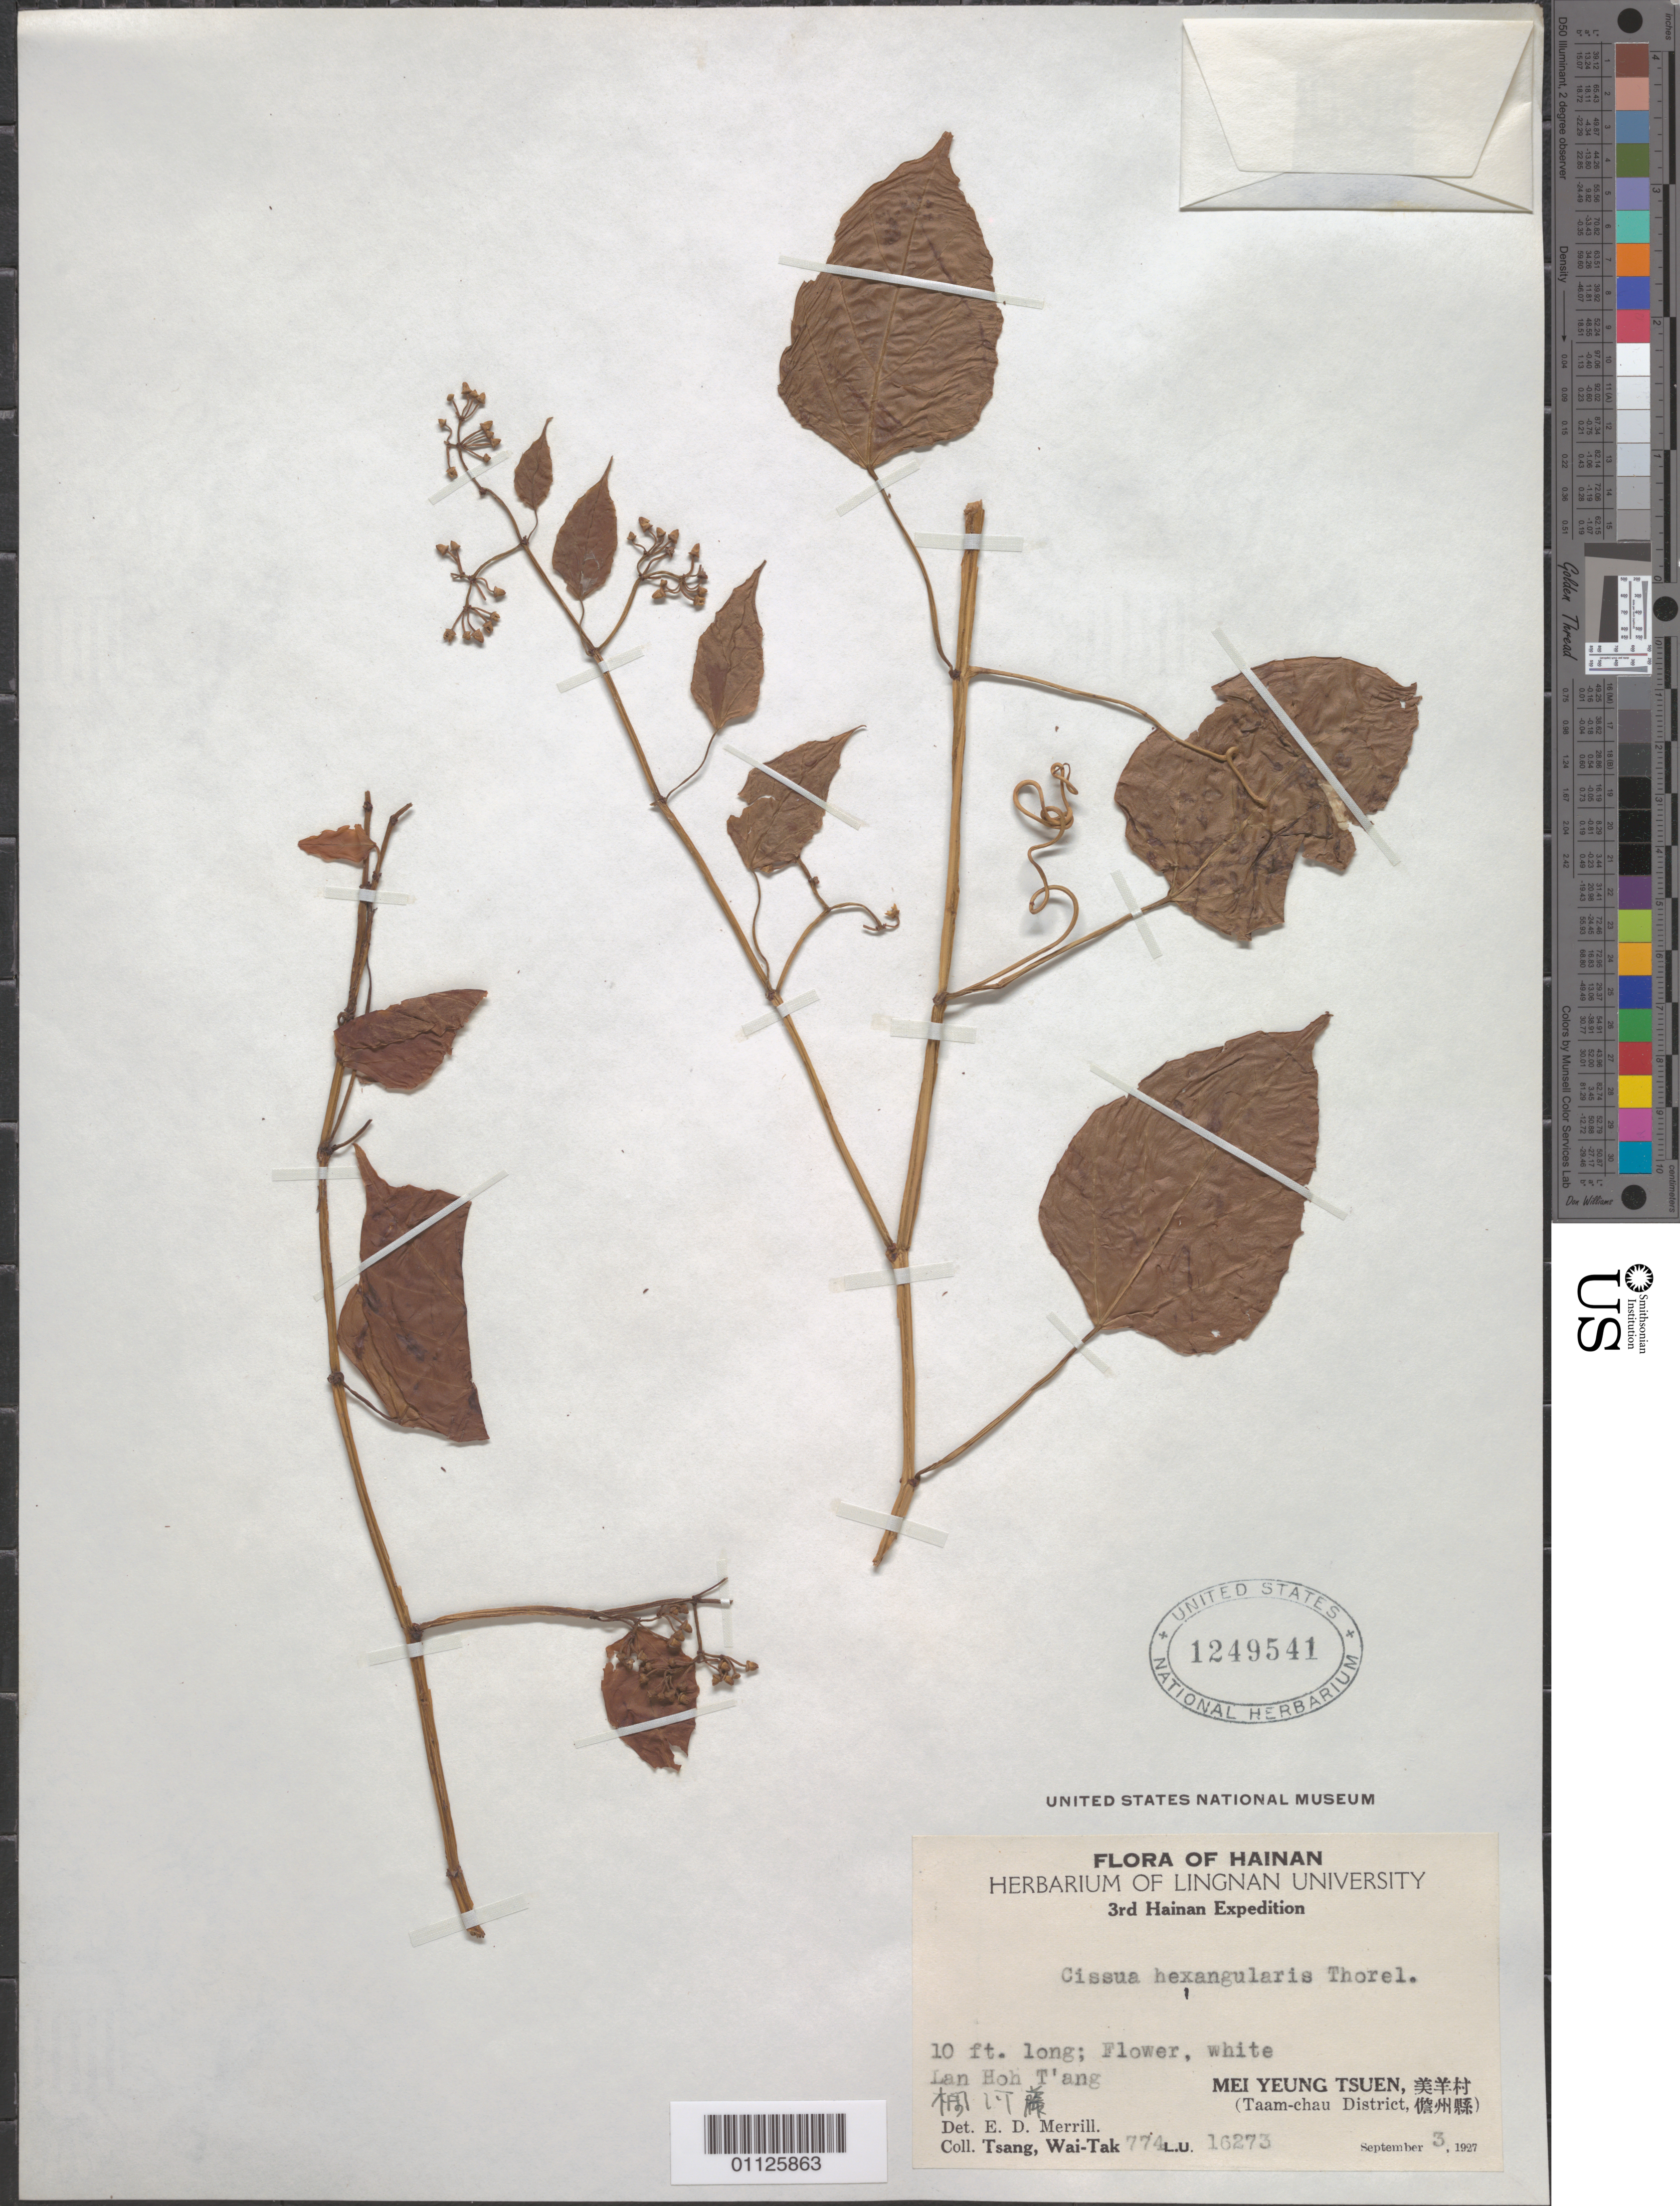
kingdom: Plantae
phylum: Tracheophyta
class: Magnoliopsida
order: Vitales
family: Vitaceae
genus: Cissus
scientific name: Cissus hexangularis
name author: Thorel & Planch.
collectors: W. T. Tsang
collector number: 774 and 16273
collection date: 1927-09-03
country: China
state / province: Hainan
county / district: Taam Chau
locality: Sha-Po Shan, Danzhou (Taam-chau District).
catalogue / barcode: US 1249541